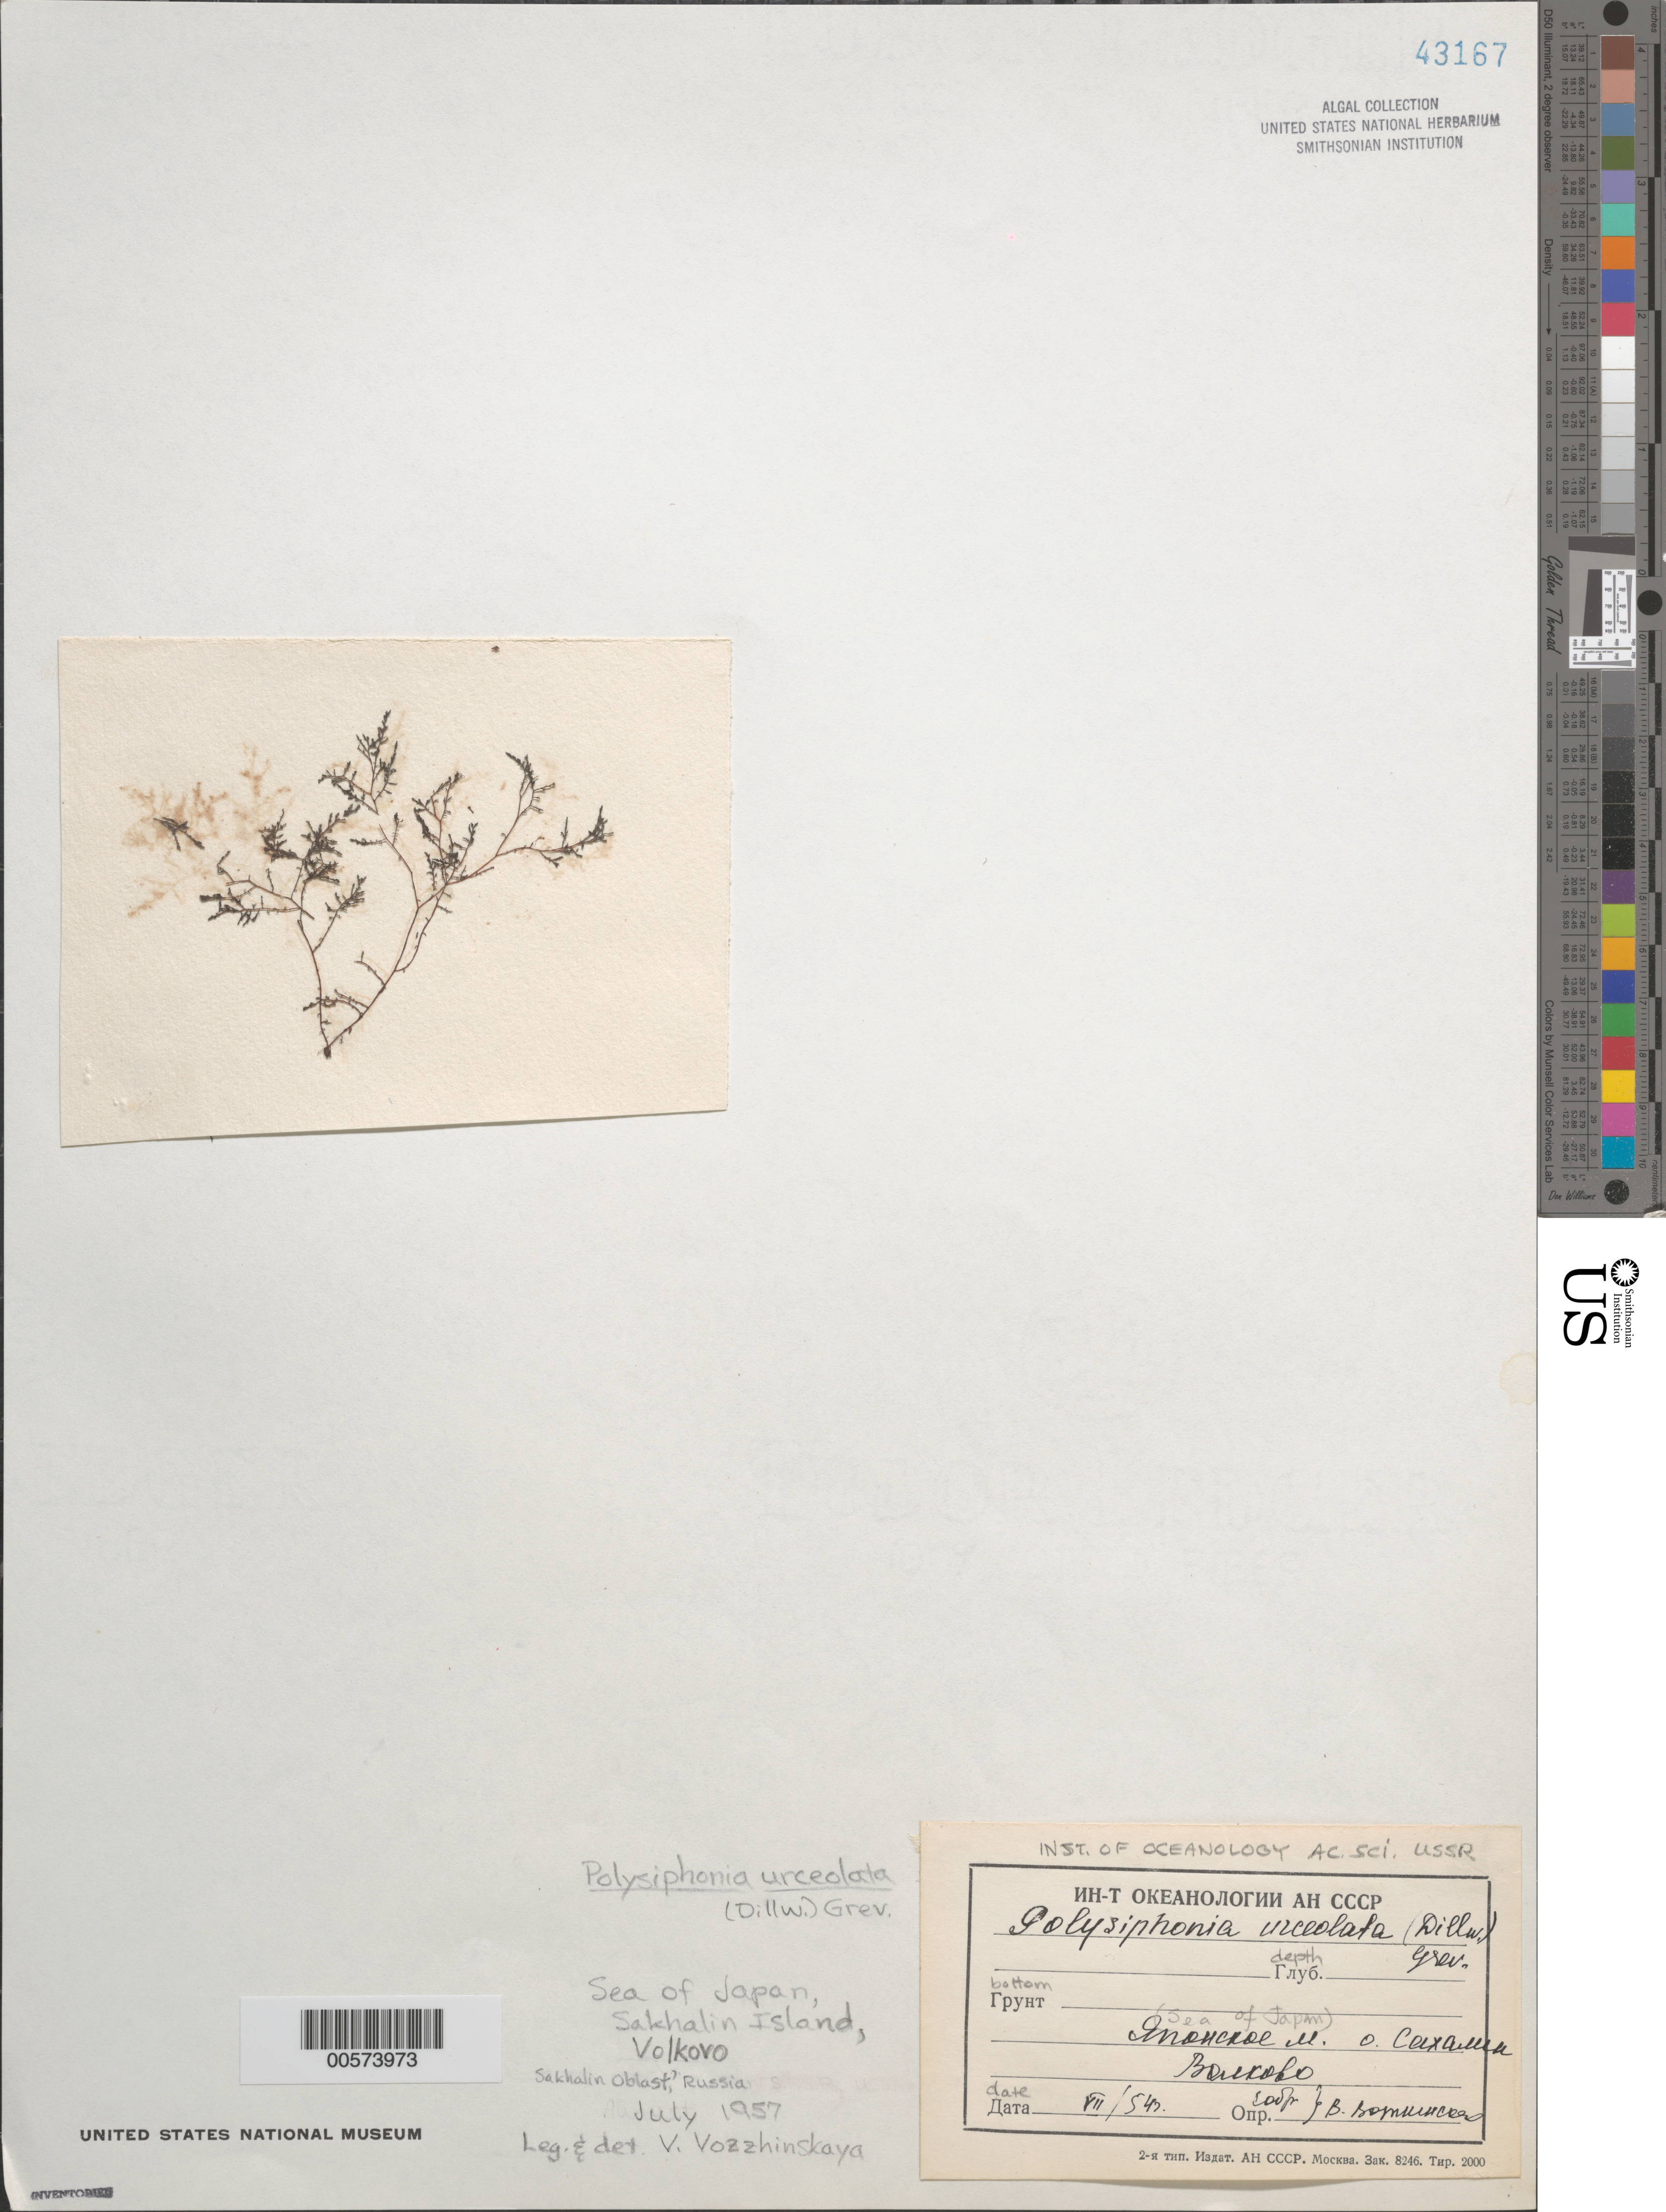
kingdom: Plantae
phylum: Rhodophyta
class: Florideophyceae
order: Ceramiales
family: Rhodomelaceae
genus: Polysiphonia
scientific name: Polysiphonia urceolata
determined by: Vozzhinskaya, V.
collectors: V. Vozzhinskaya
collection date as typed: Jul 1954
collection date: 1954-07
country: Russian Federation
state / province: Sakhalin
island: Sakhalin Island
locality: Sea of Japan, Volkovo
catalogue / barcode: US 43167